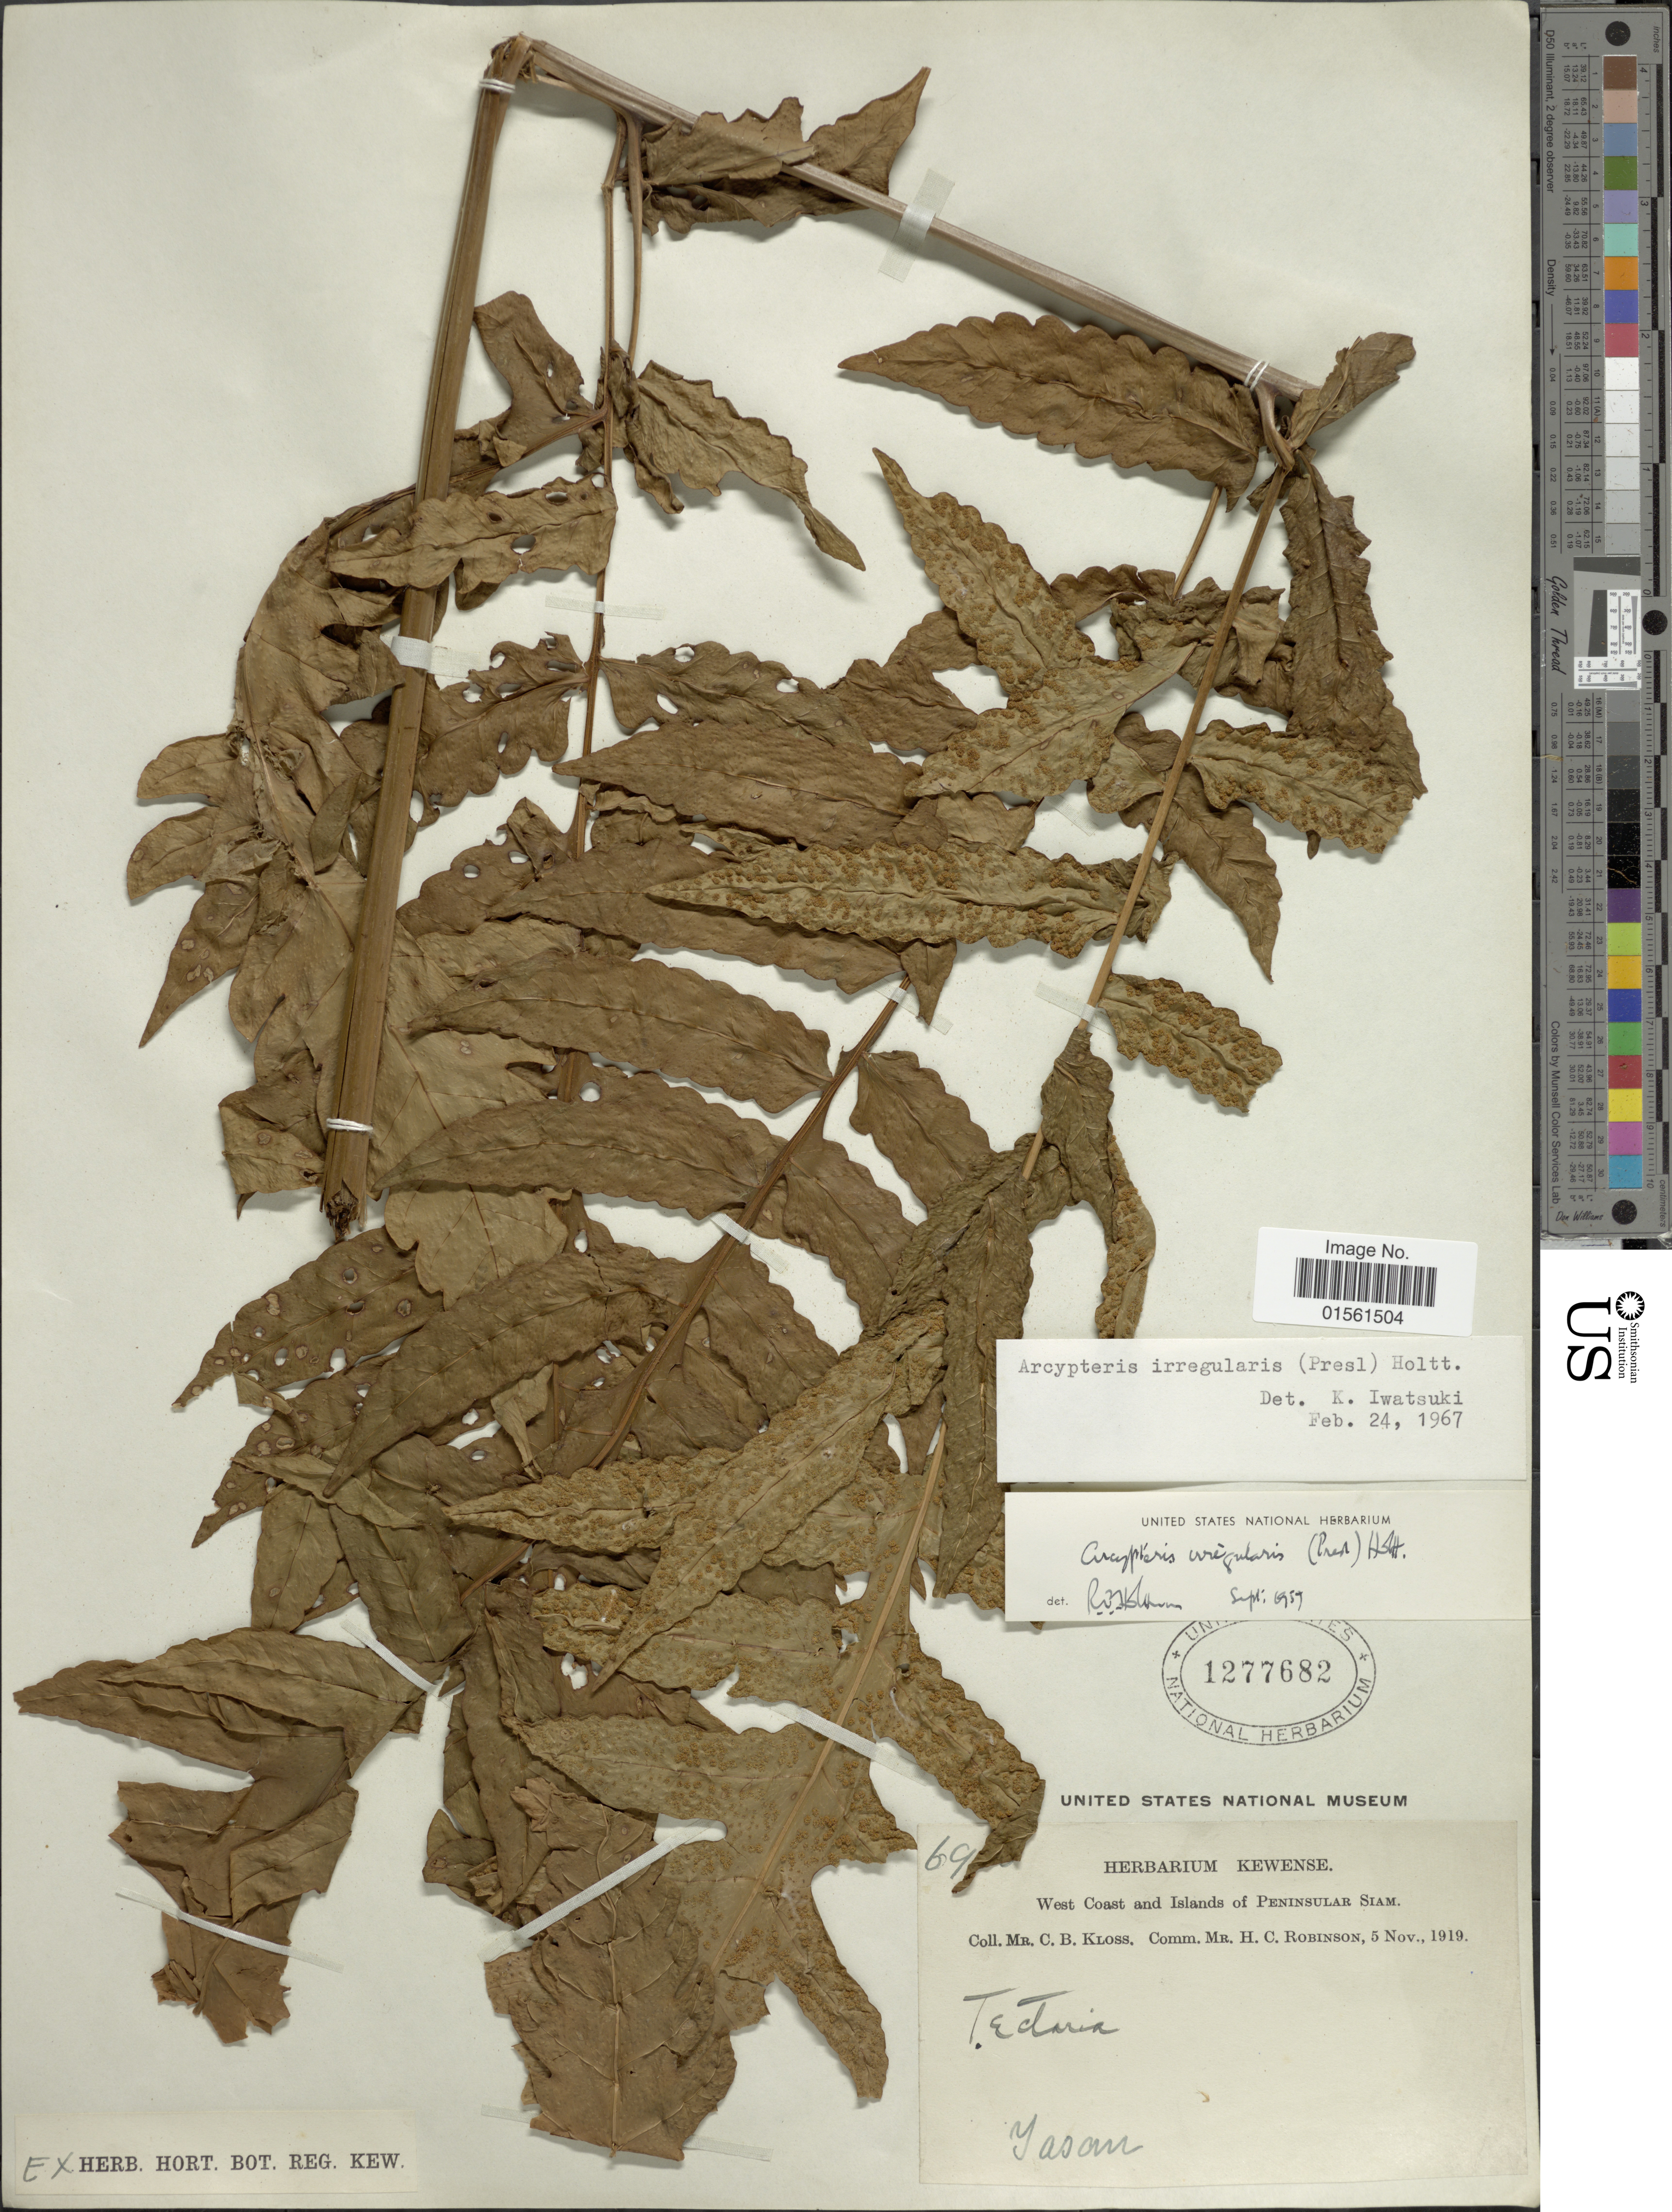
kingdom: Plantae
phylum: Tracheophyta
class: Polypodiopsida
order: Polypodiales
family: Dryopteridaceae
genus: Pleocnemia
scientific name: Pleocnemia irregularis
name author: (C. Presl) Holttum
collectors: C. Kloss & H. C. Robinson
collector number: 69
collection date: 1919-11-05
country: Thailand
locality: West coast and Islands of Peninsula Siam.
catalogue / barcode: US 1277682